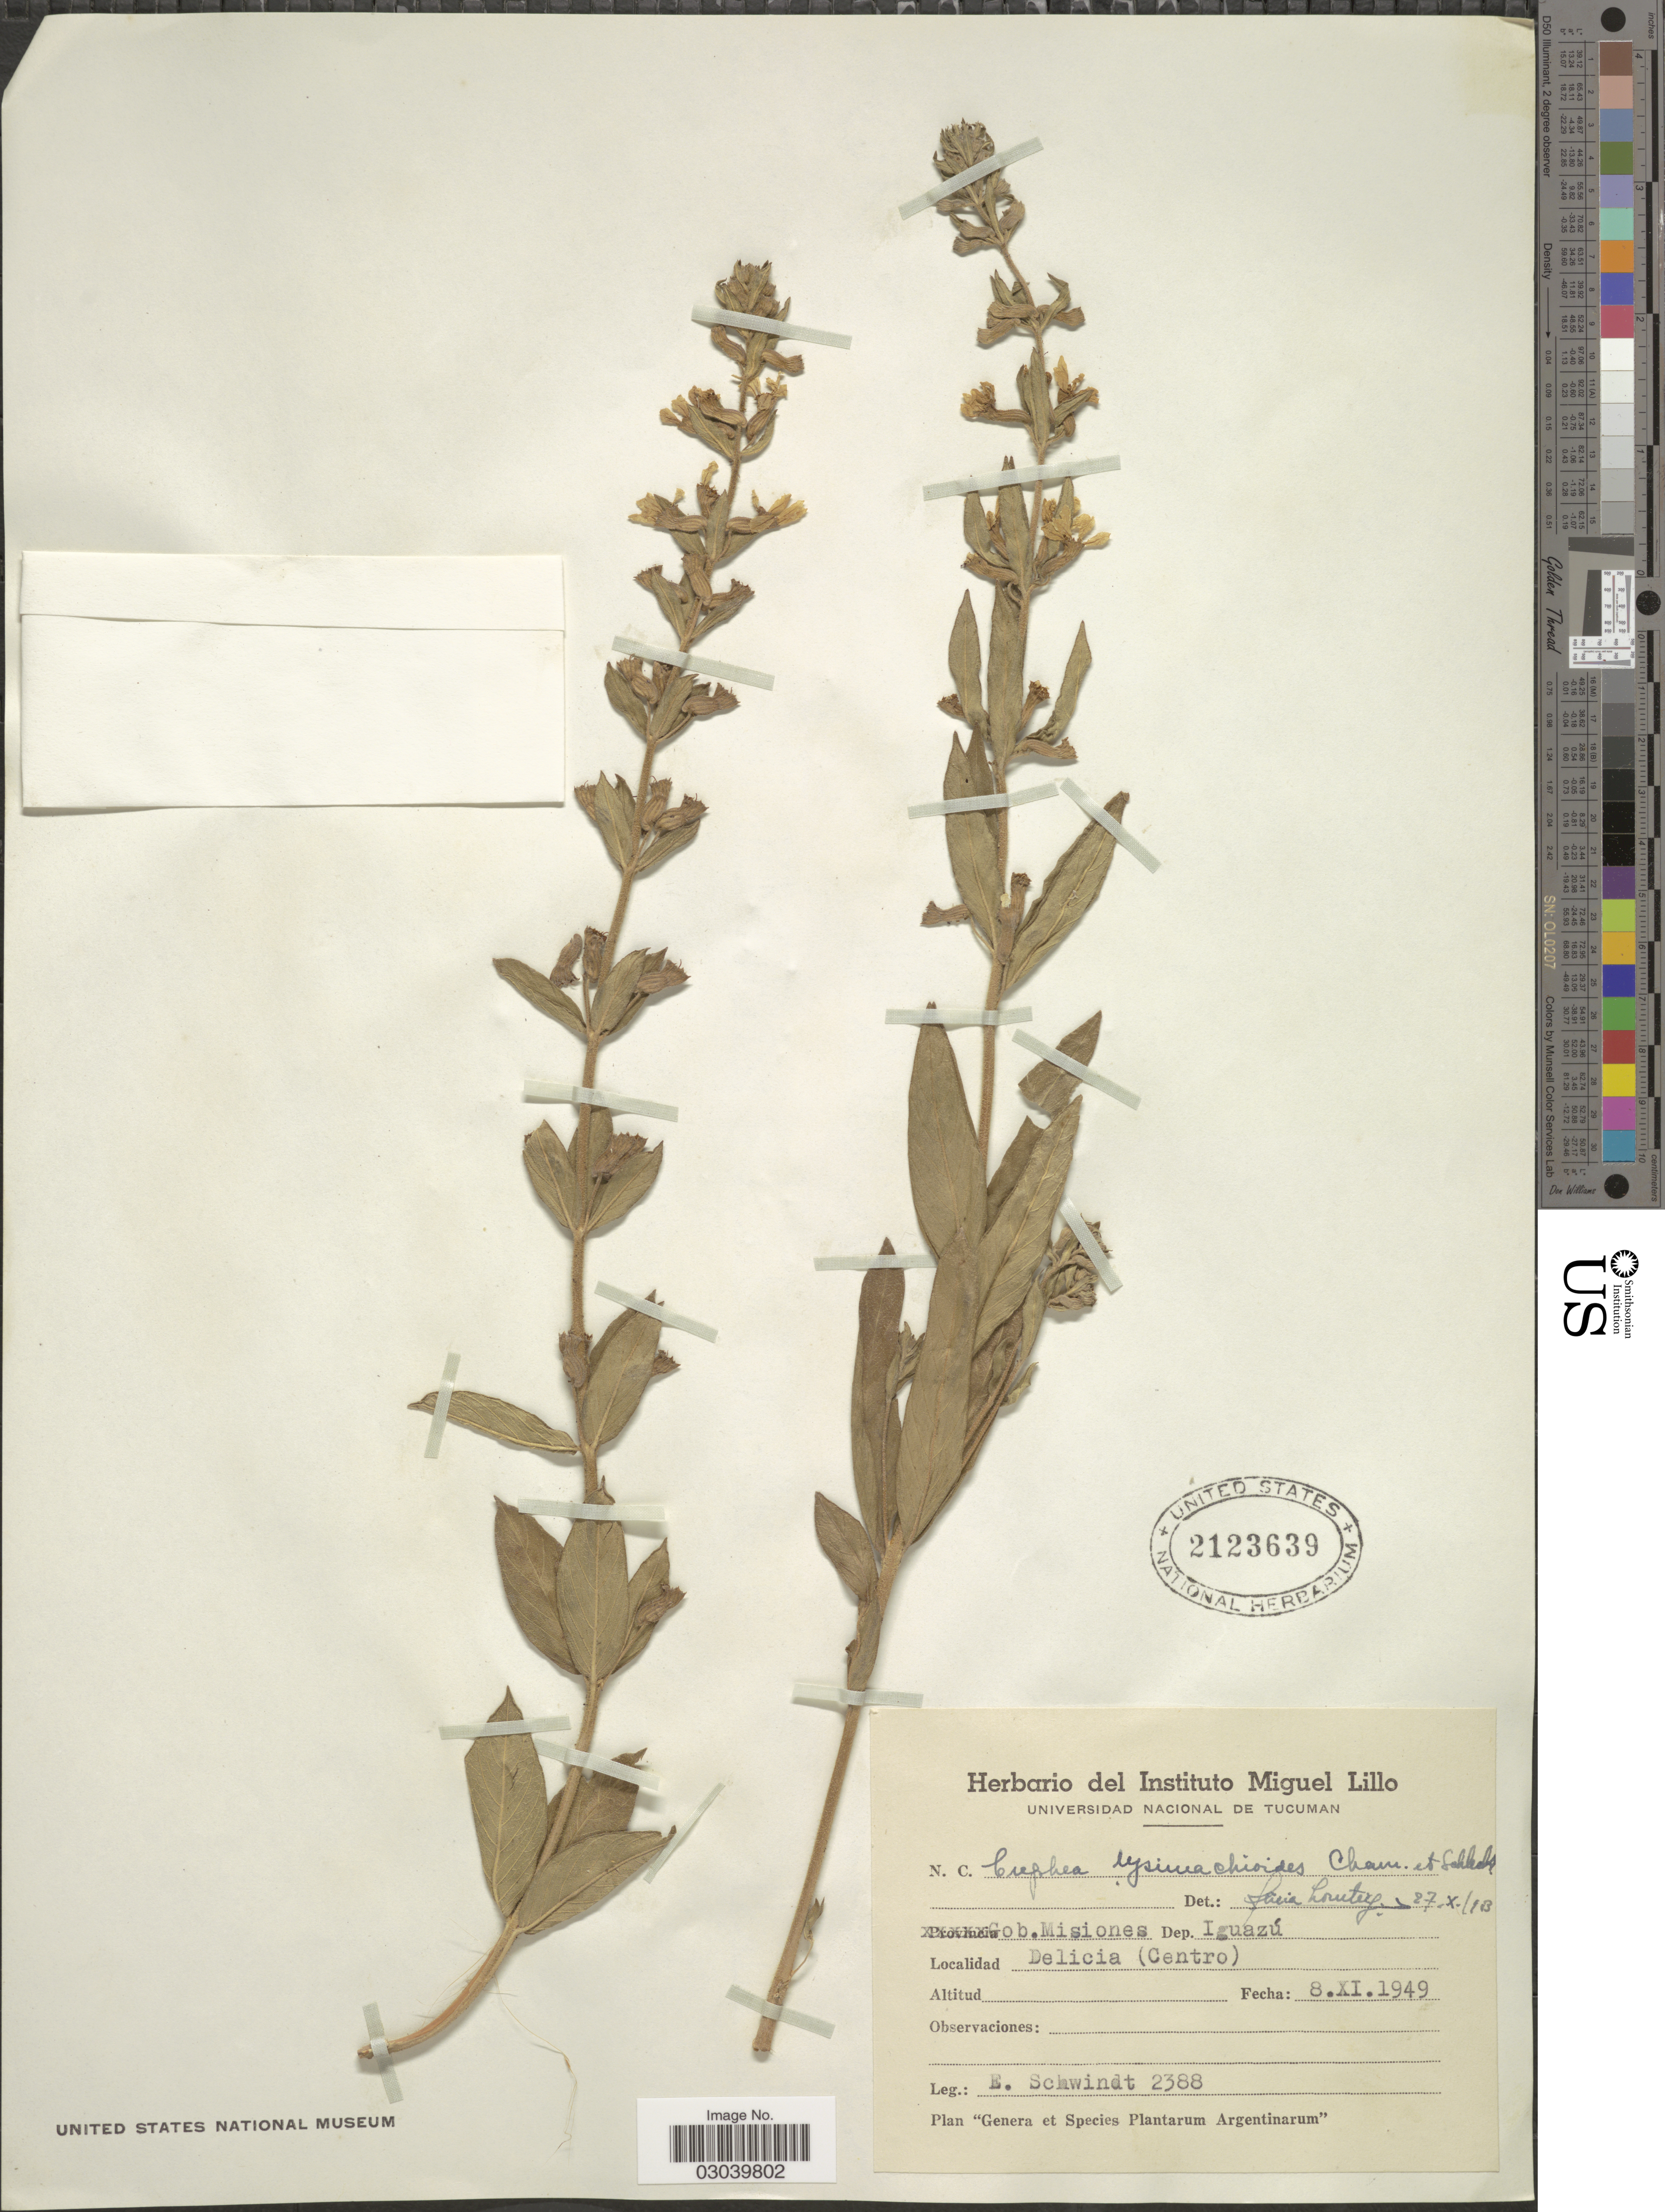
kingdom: Plantae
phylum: Tracheophyta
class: Magnoliopsida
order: Myrtales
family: Lythraceae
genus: Cuphea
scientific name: Cuphea lysimachioides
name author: Cham. & Schltdl.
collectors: E. Schwindt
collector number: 2388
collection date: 1949-11-08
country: Argentina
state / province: Misiones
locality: Gob. Misiones. Dep. Iguazú. Delicia (Centro).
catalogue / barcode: US 2123639